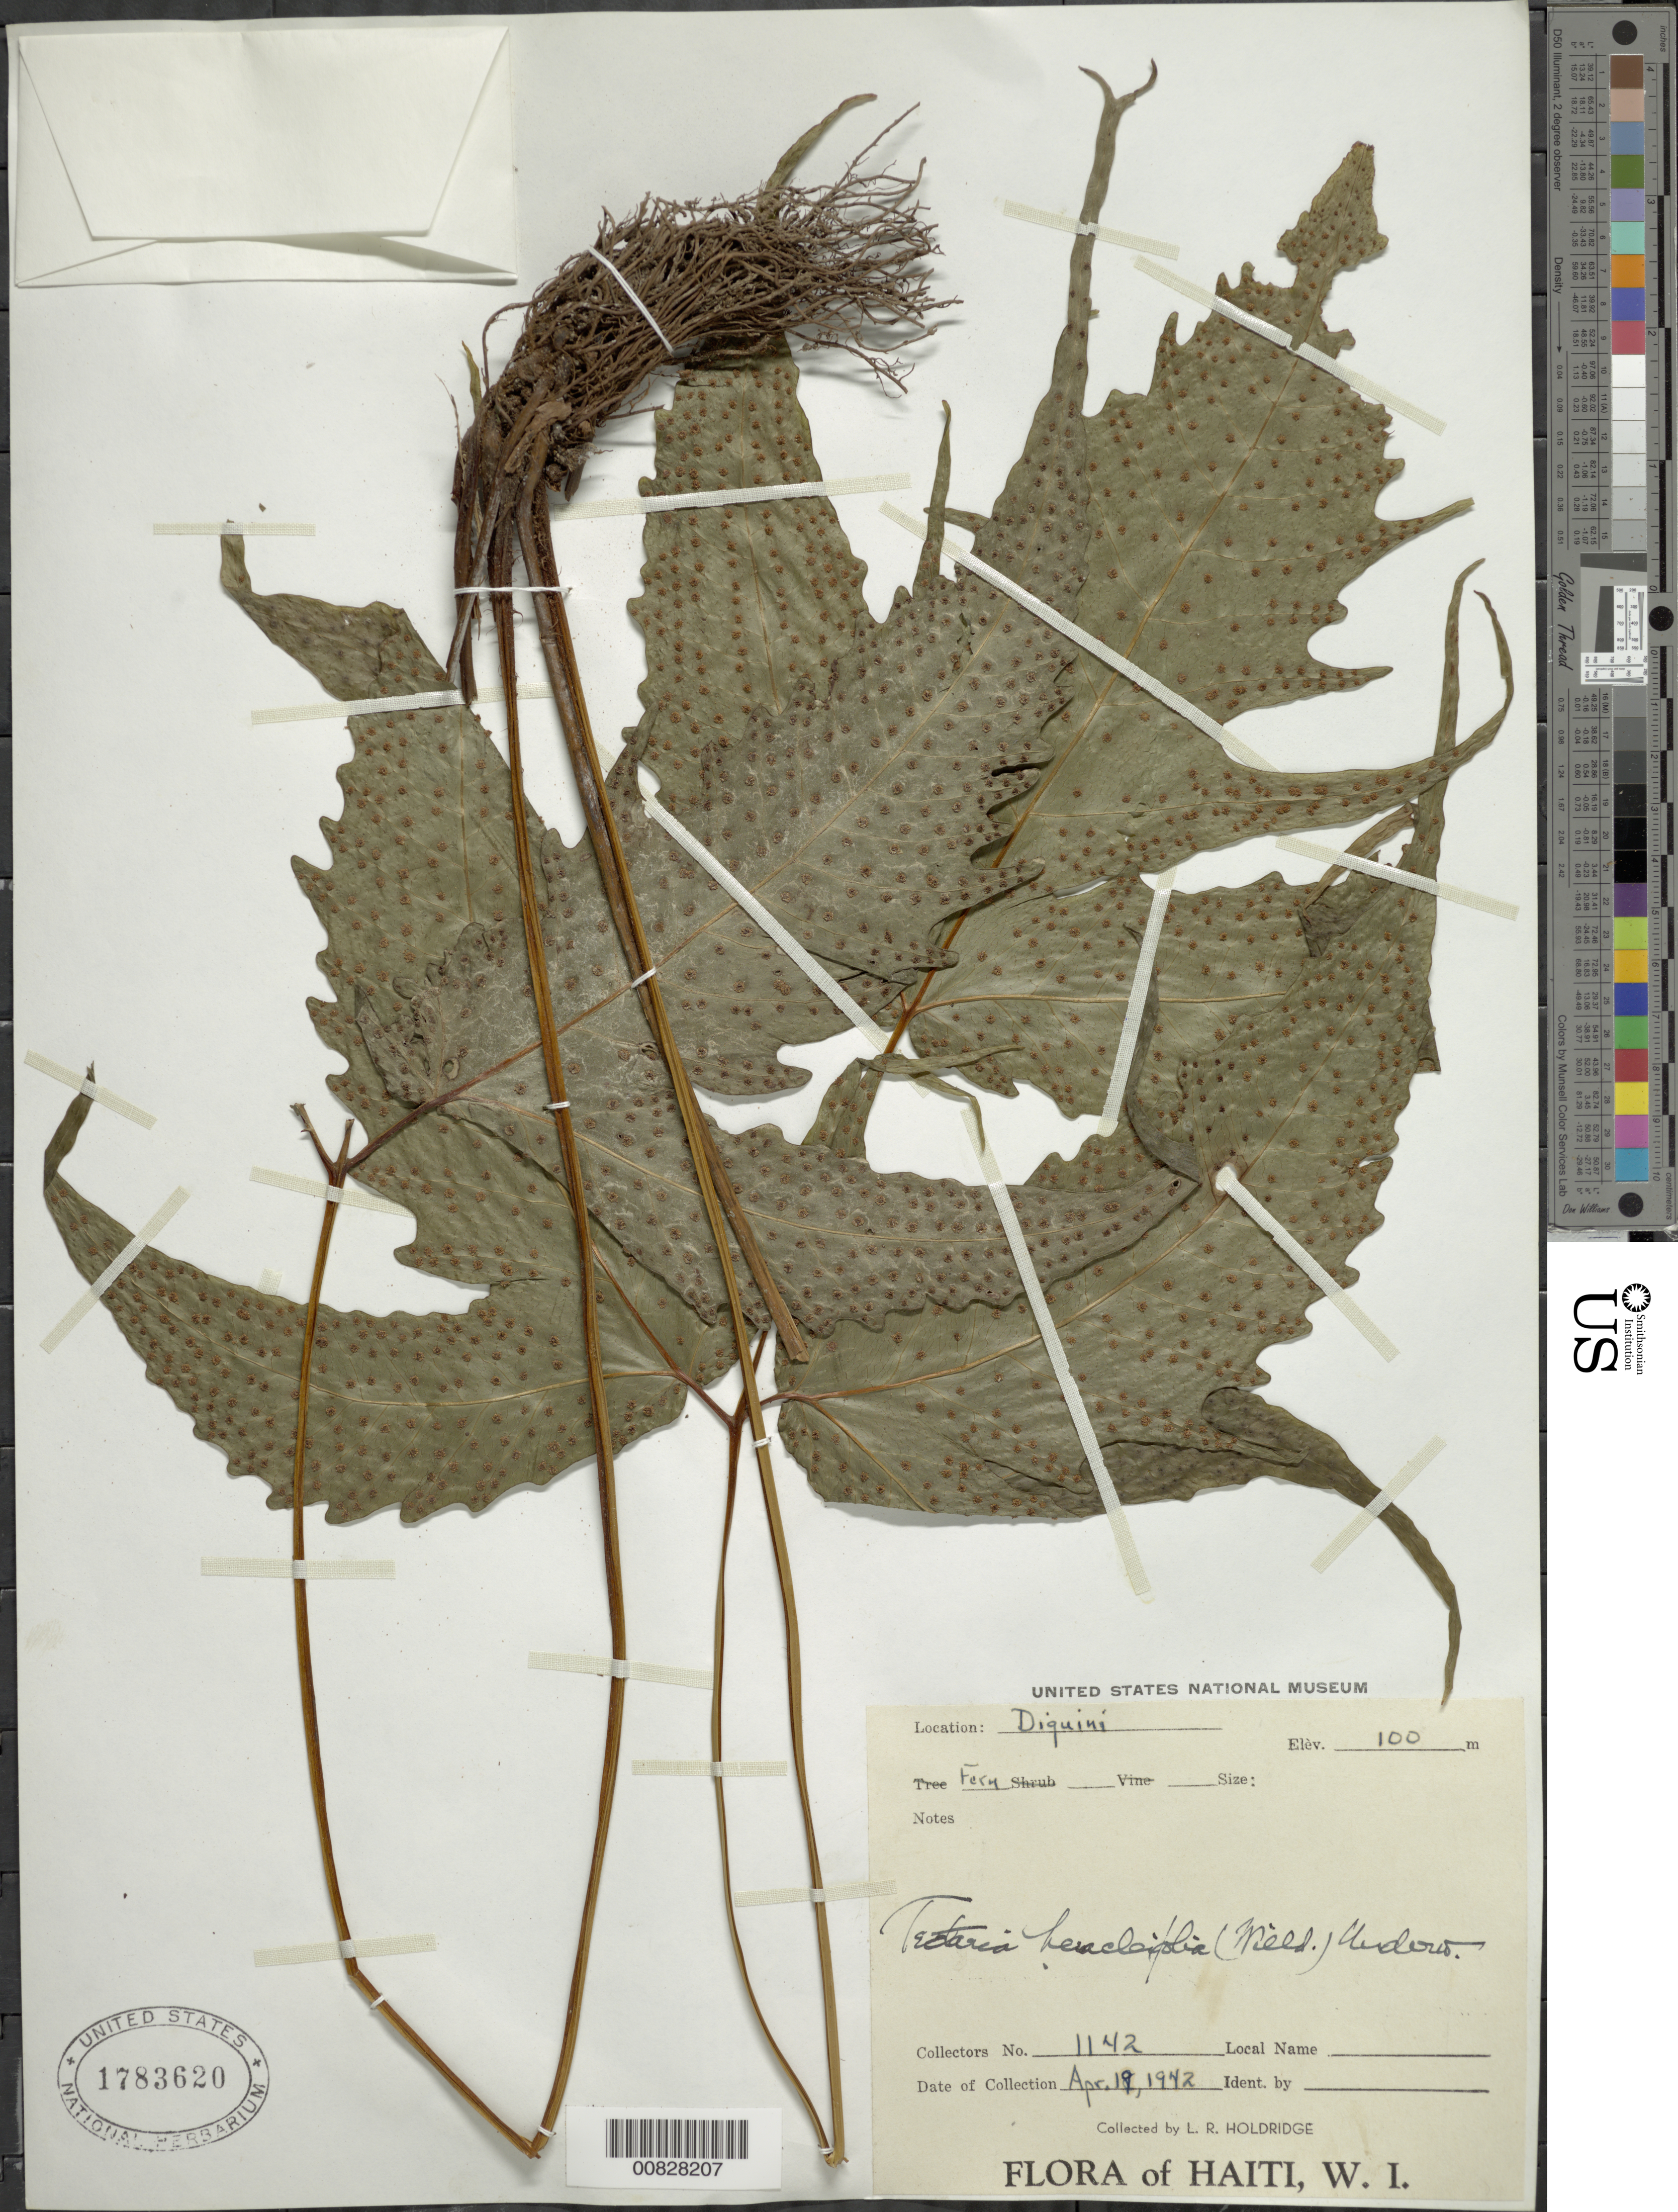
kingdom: Plantae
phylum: Tracheophyta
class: Polypodiopsida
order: Polypodiales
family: Tectariaceae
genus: Tectaria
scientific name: Tectaria heracleifolia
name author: (Willd.) Underw.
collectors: L. Holdridge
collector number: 1142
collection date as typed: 19 Apr 1942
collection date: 1942-04-19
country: Haiti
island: Hispaniola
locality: Diquini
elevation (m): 100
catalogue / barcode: US 1783620